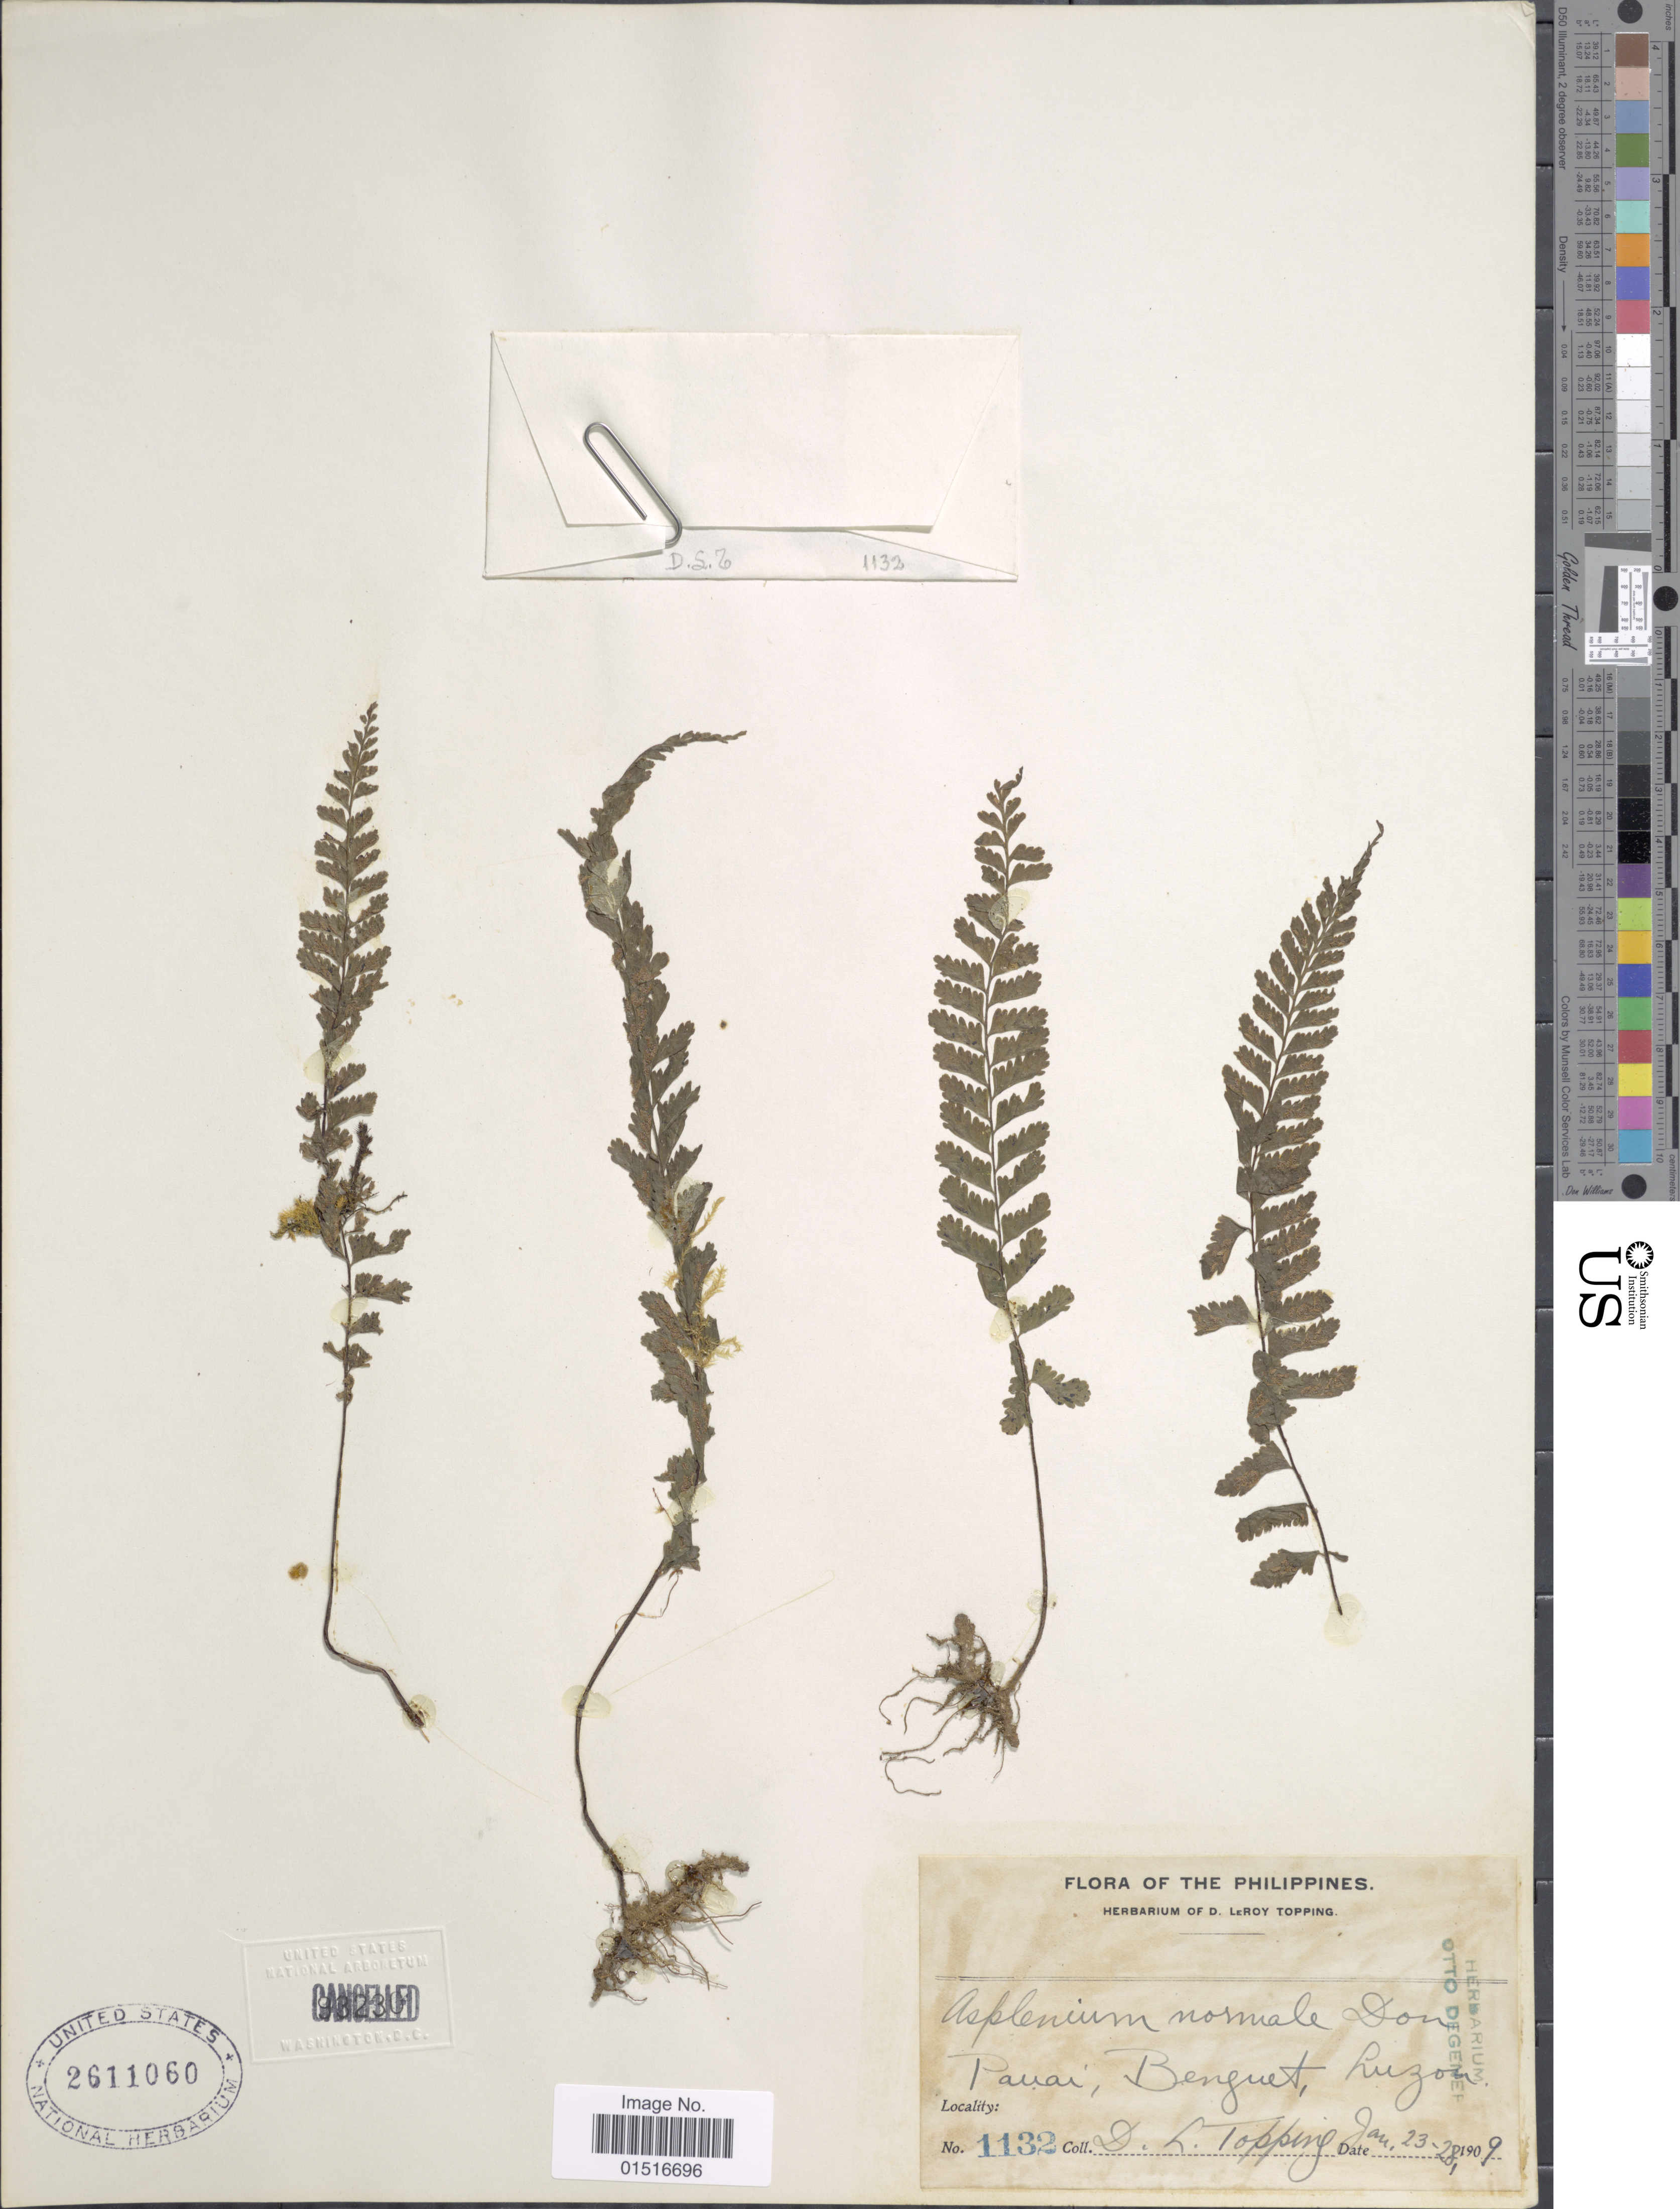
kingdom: Plantae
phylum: Tracheophyta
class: Polypodiopsida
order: Polypodiales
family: Aspleniaceae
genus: Asplenium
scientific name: Asplenium ofeliae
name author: Salgado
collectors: D. L. Topping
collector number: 1132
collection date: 1909-01-23/1909-01-28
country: Philippines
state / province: Cordillera (Administrative Region)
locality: Pauai [Pauay], Benguet, Luzon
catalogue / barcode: US 2611060